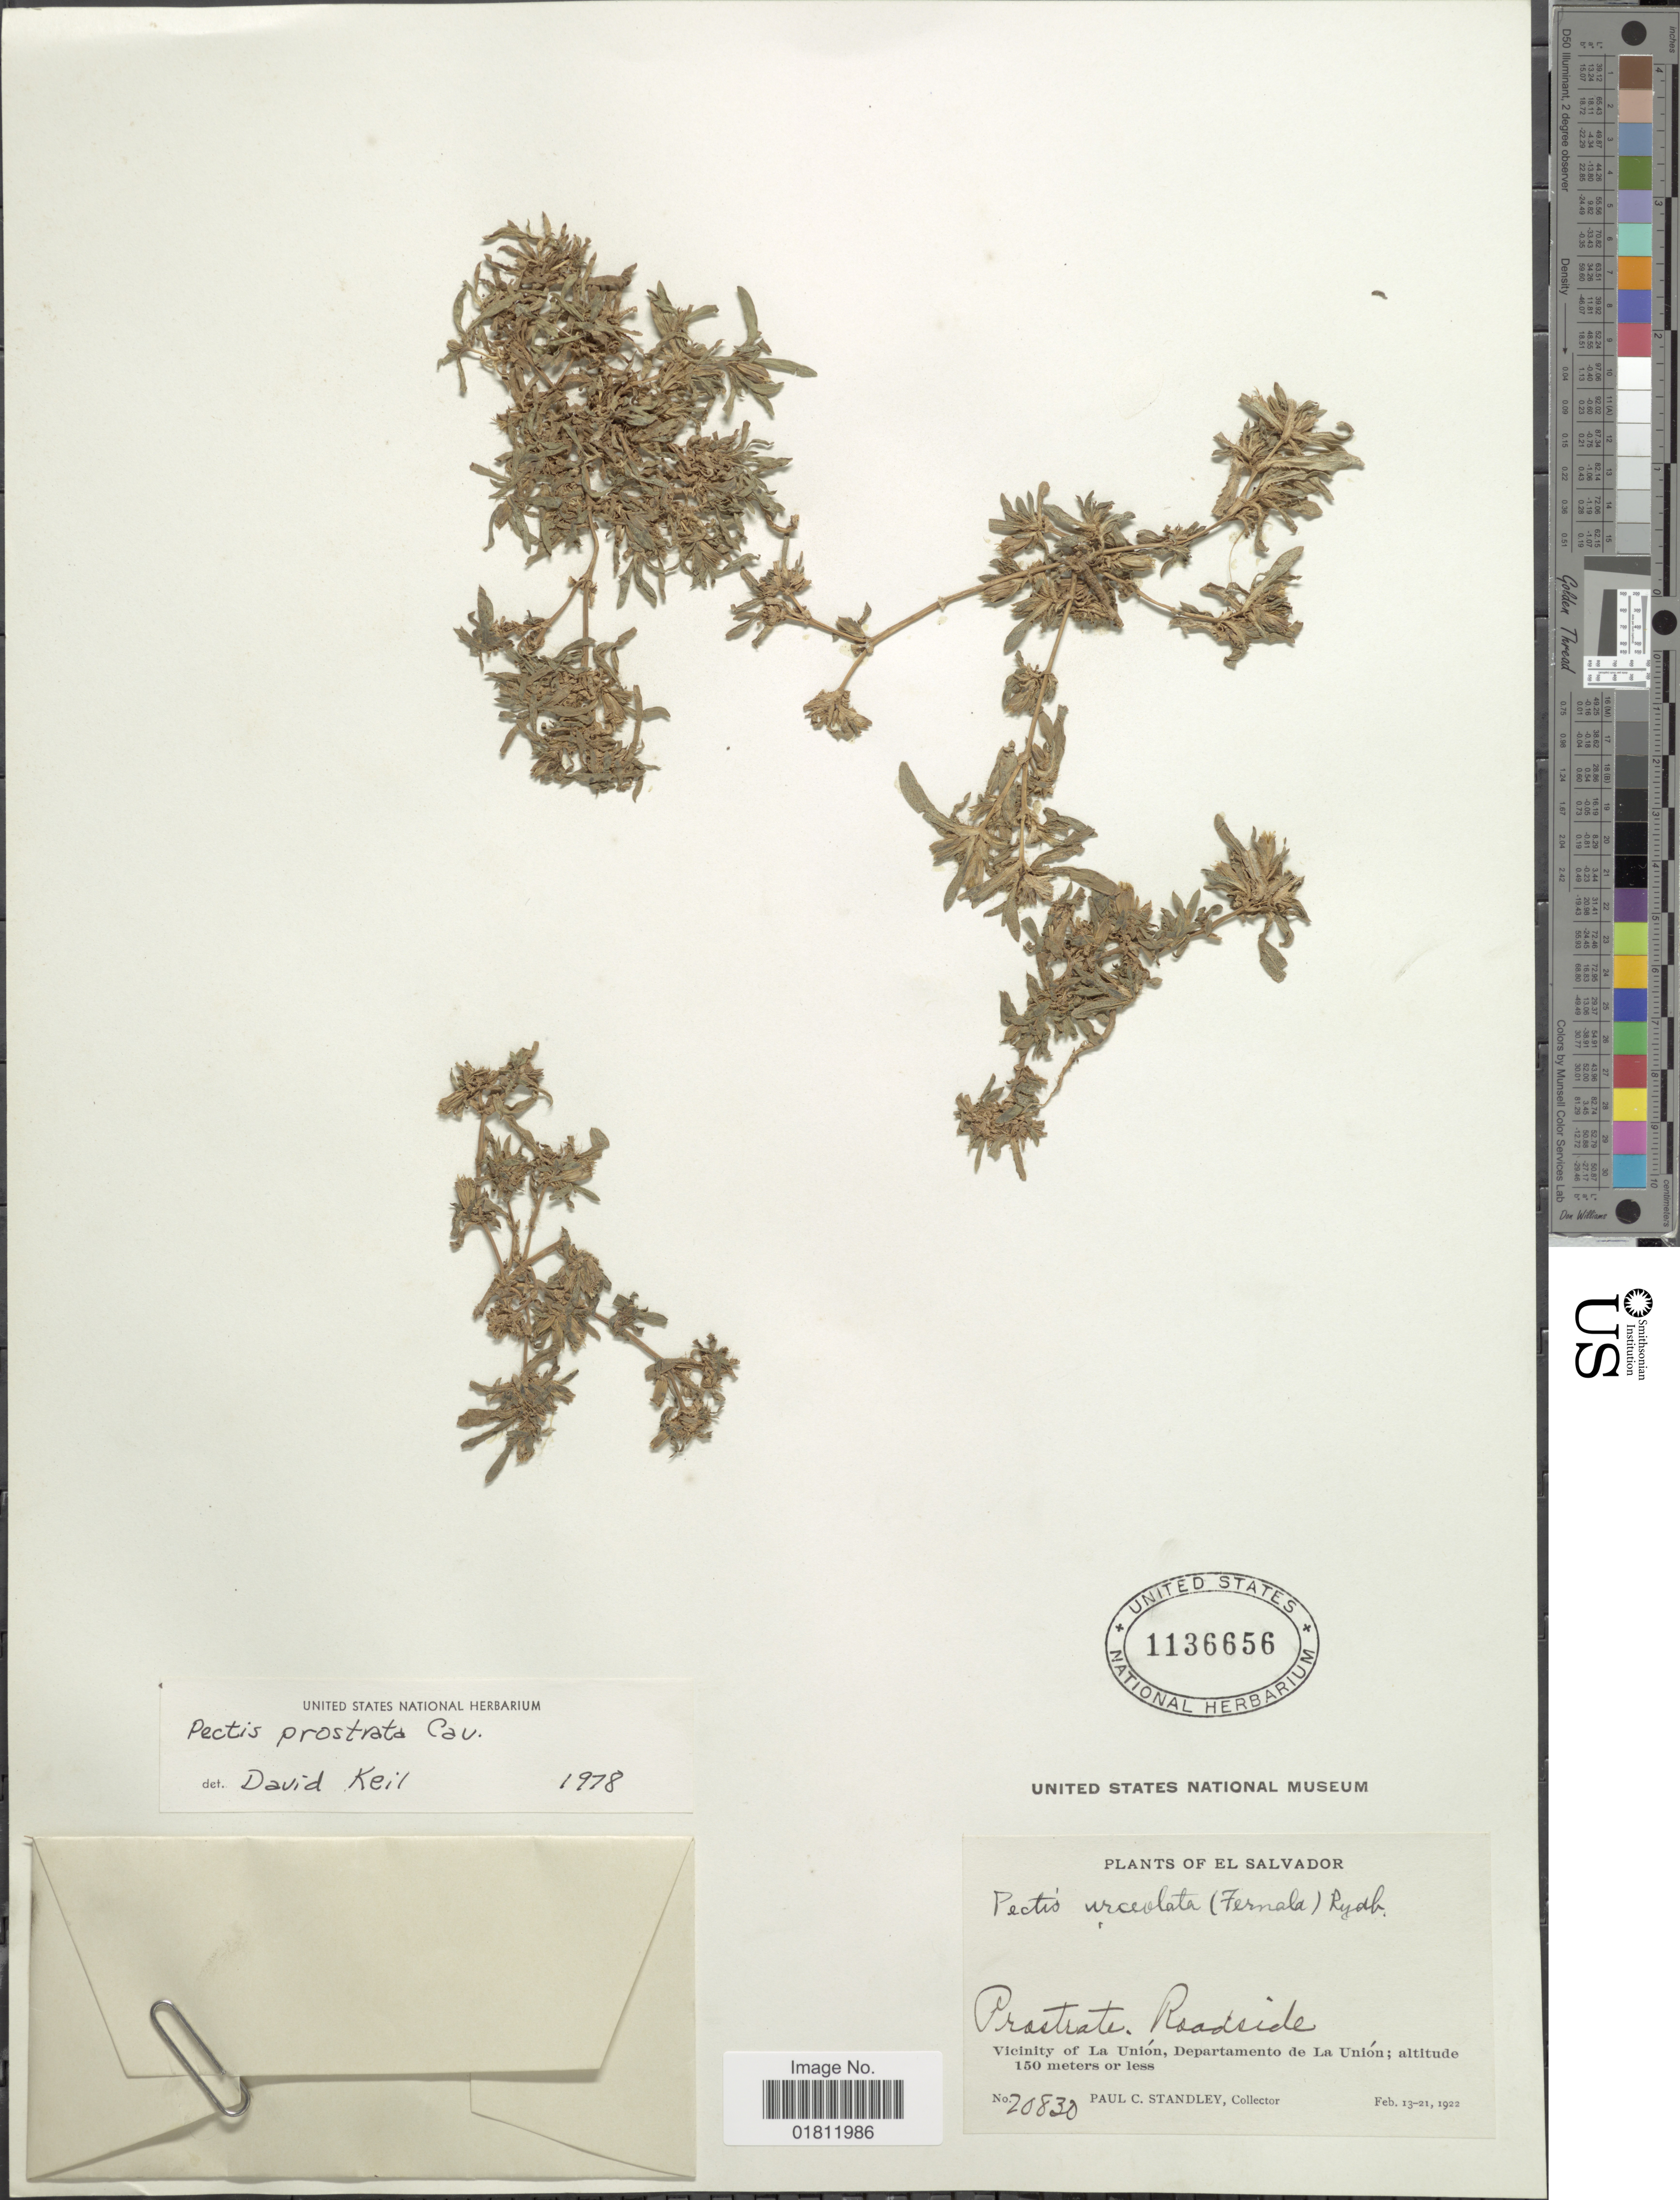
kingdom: Plantae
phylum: Tracheophyta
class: Magnoliopsida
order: Asterales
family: Asteraceae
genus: Pectis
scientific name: Pectis prostrata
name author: Cav.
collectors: P. C. Standley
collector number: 20830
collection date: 1922-02-13/1922-02-21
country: El Salvador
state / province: La Union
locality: Roadside, Vicinity of La Union, Departamento de La Union.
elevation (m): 150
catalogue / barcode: US 1136656